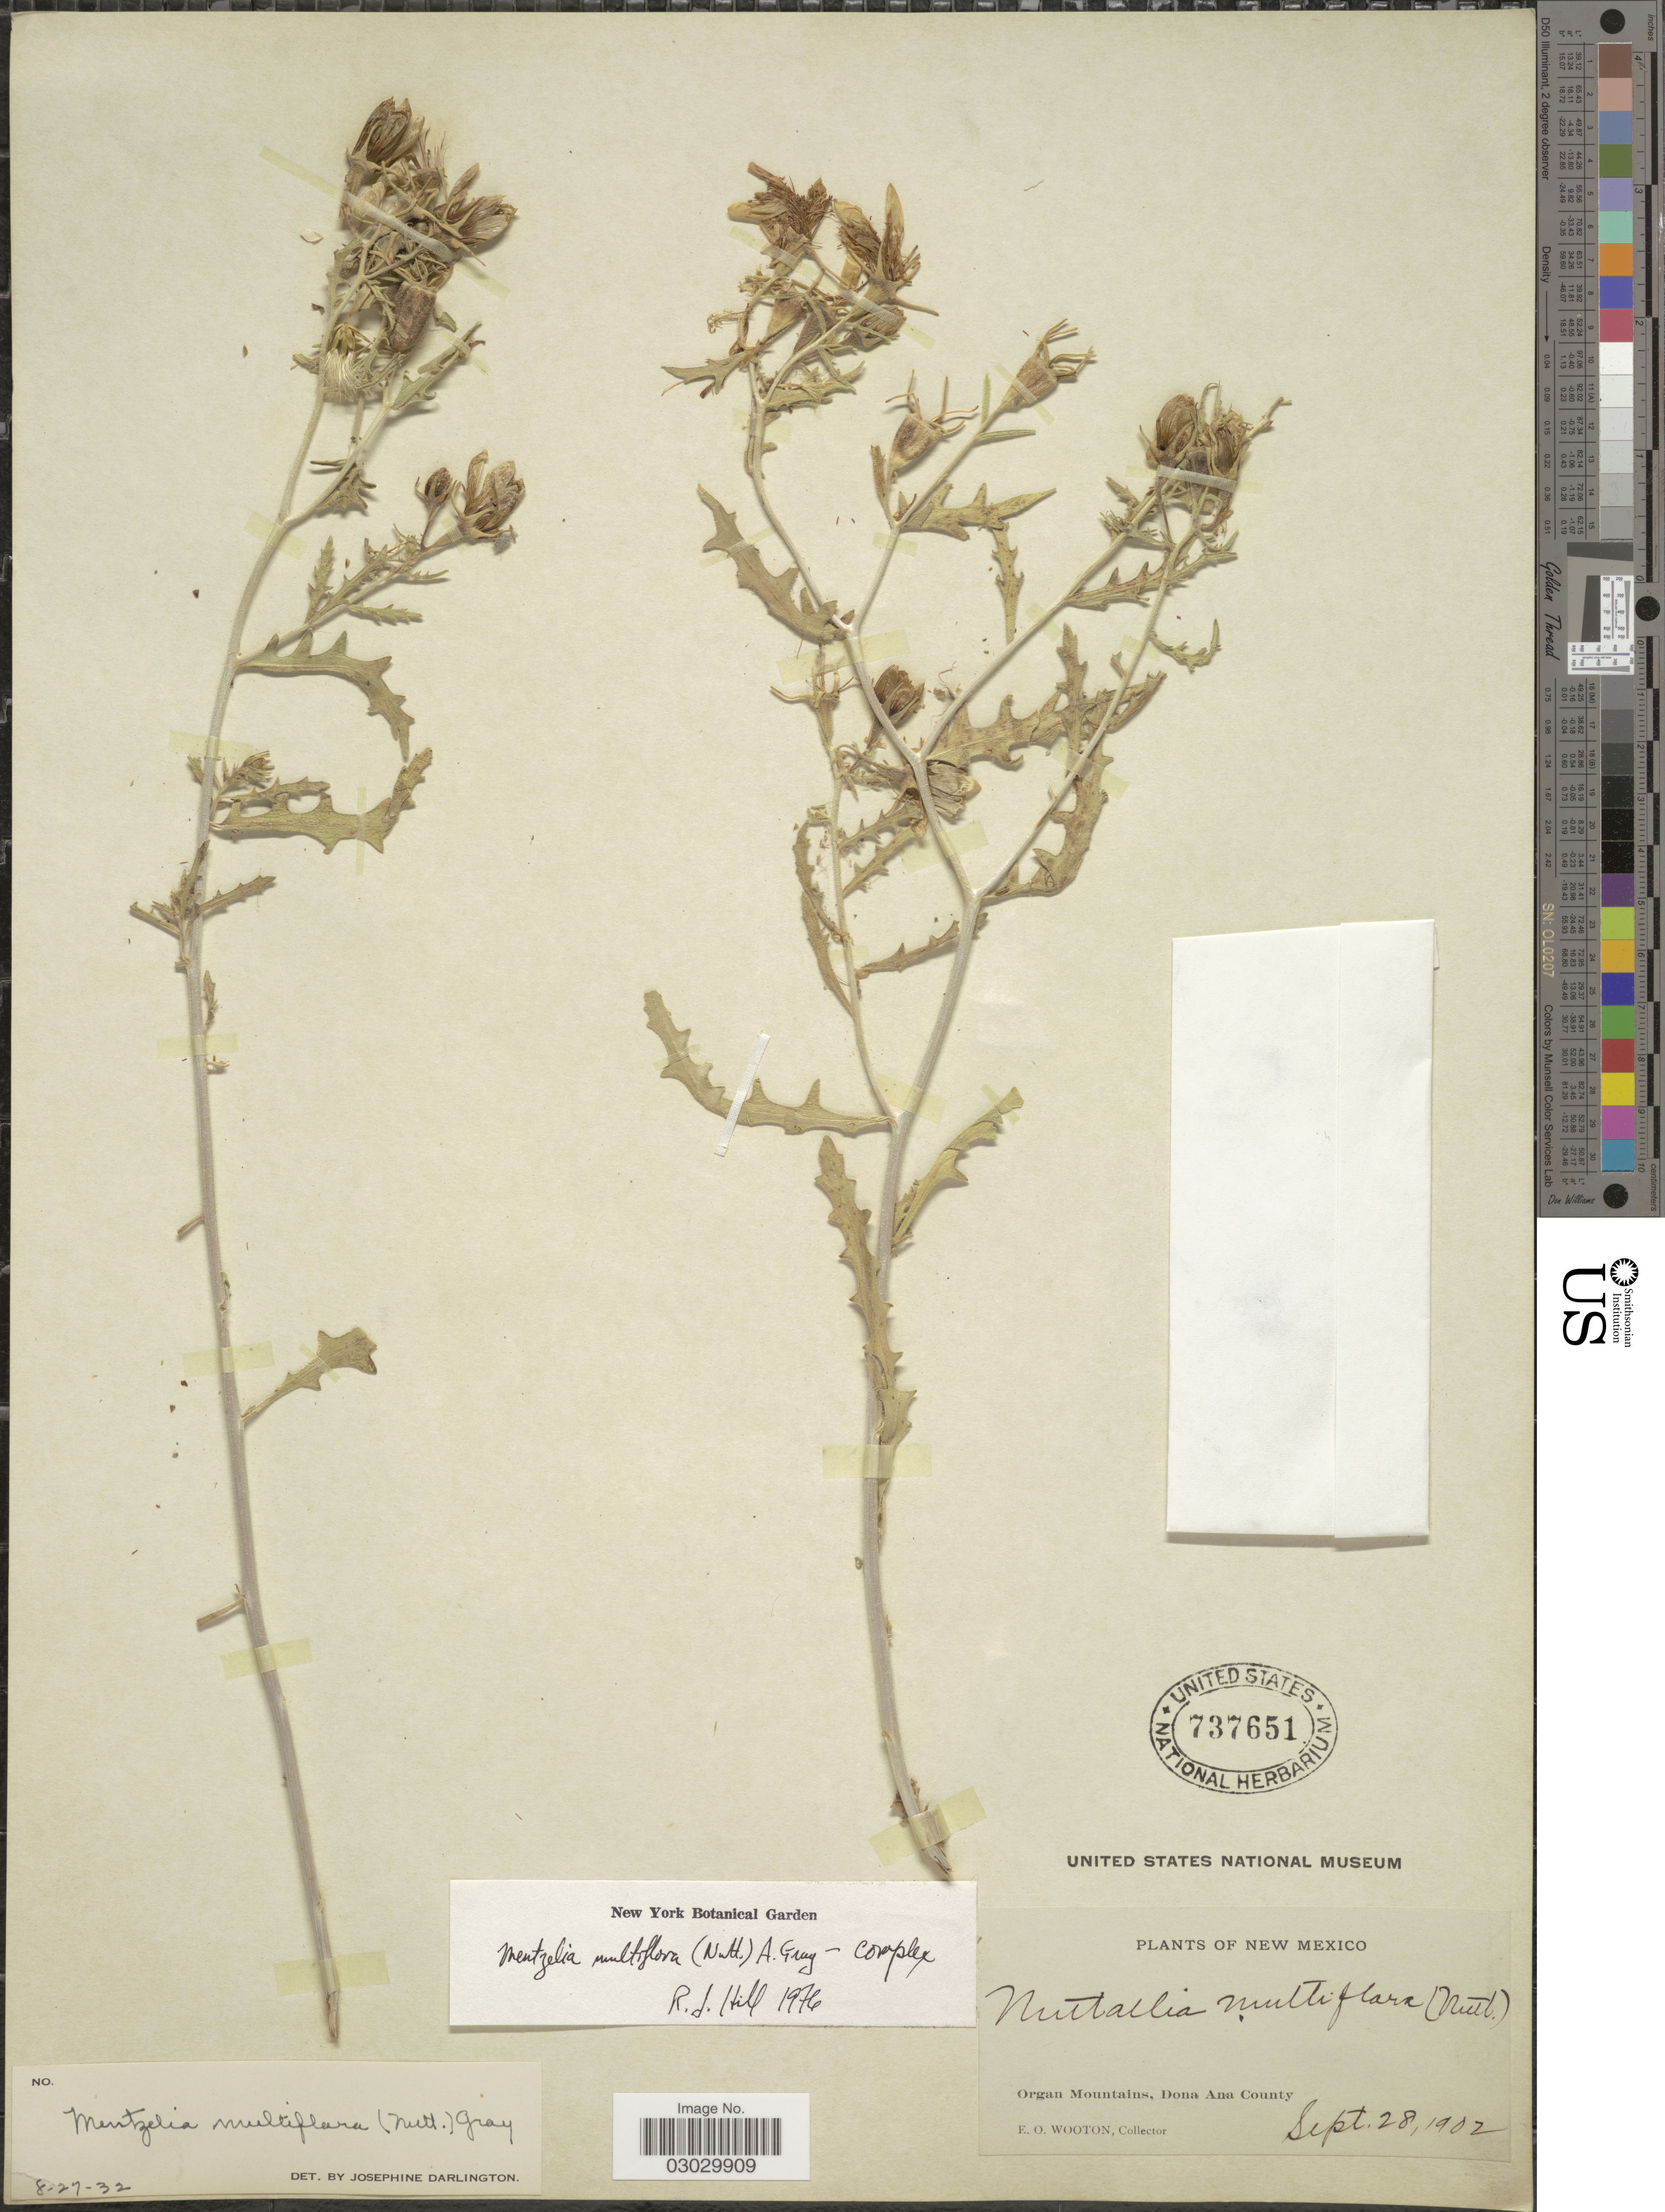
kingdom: Plantae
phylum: Tracheophyta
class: Magnoliopsida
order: Cornales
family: Loasaceae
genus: Mentzelia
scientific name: Mentzelia multiflora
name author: (Nutt.) A. Gray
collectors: E. O. Wooton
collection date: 1902-09-28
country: United States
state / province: New Mexico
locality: Organ Mountains, Dona Ana County.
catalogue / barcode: US 737651